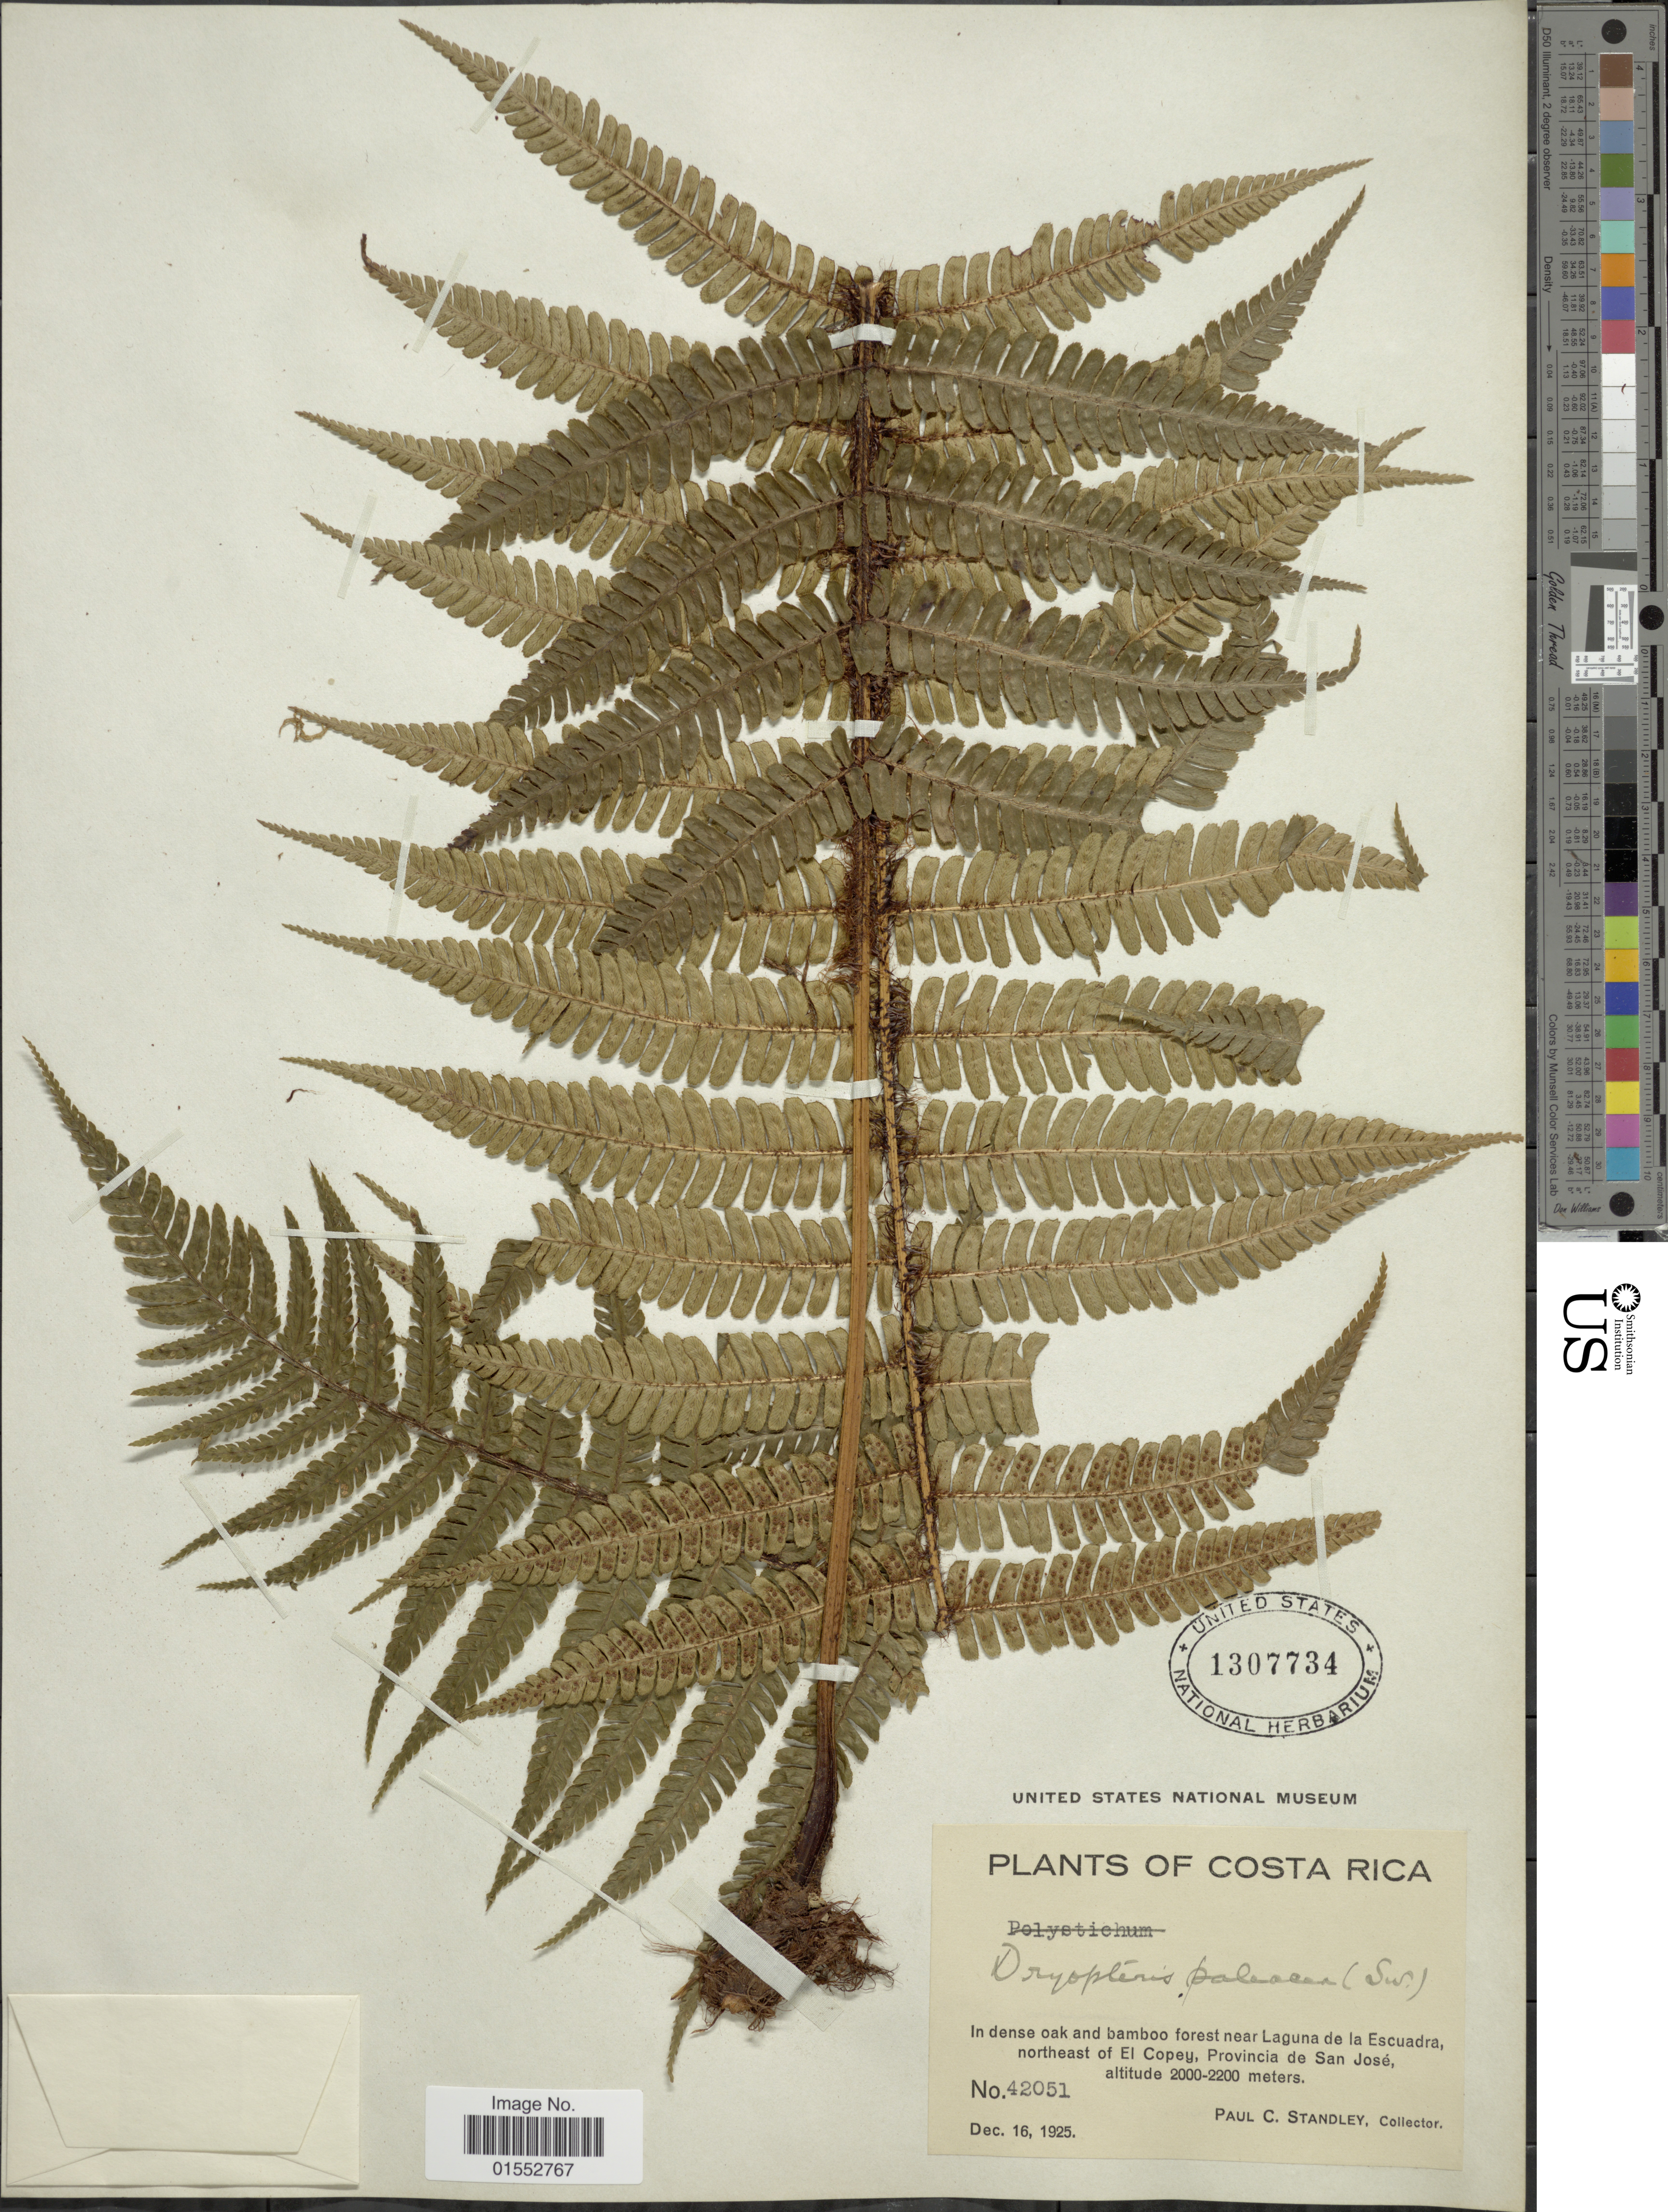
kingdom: Plantae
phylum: Tracheophyta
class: Polypodiopsida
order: Polypodiales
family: Dryopteridaceae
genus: Dryopteris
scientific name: Dryopteris wallichiana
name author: (Spreng.) Hyl.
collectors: P. C. Standley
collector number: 42051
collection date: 1925-12-16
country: Costa Rica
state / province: San José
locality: In dense oak and bamboo forest near Laguna de la Escuarda, northeast of El Copey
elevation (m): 2000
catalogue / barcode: US 1307734